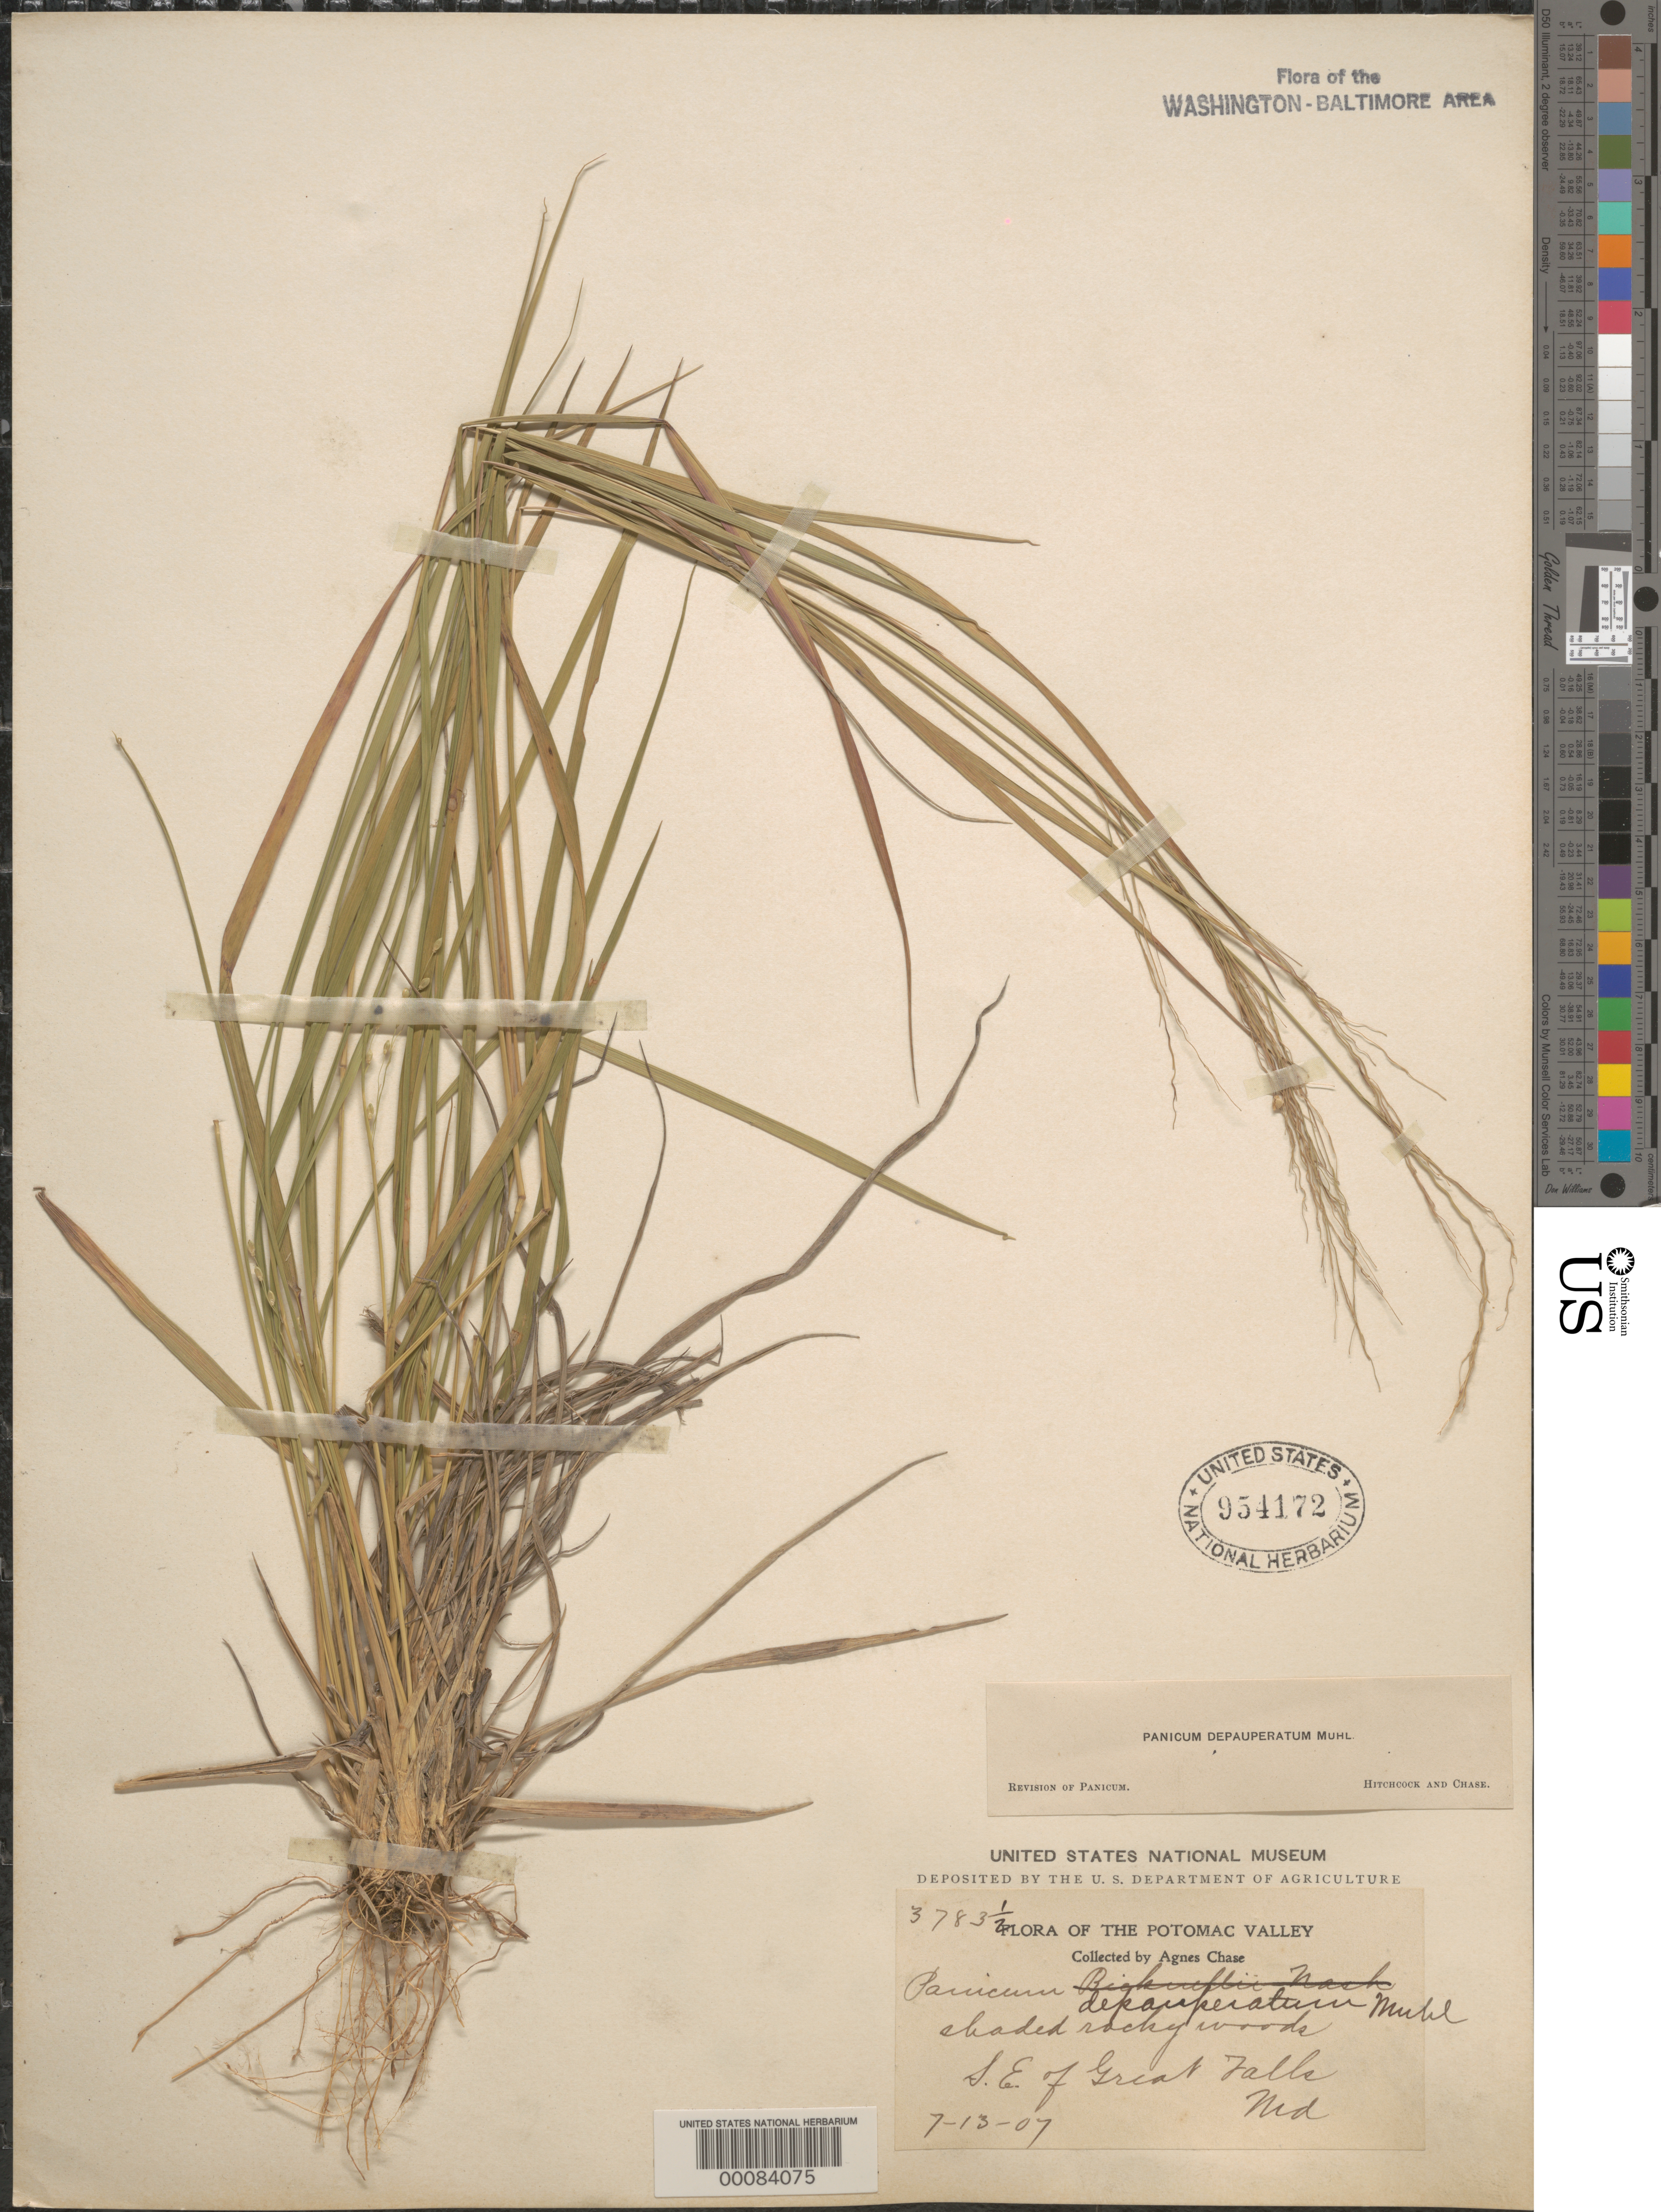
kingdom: Plantae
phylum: Tracheophyta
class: Liliopsida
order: Poales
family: Poaceae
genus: Dichanthelium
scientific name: Dichanthelium depauperatum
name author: (Muhl.) Gould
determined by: Hitchcock, A. S.; Chase, [M.] A.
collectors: A. Chase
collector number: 3783.5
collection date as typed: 13 Jul 1907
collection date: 1907-07-13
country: United States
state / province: Maryland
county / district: Montgomery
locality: SE of Great Falls C. & O. Canal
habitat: Shaded rocky woods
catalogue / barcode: US 954172